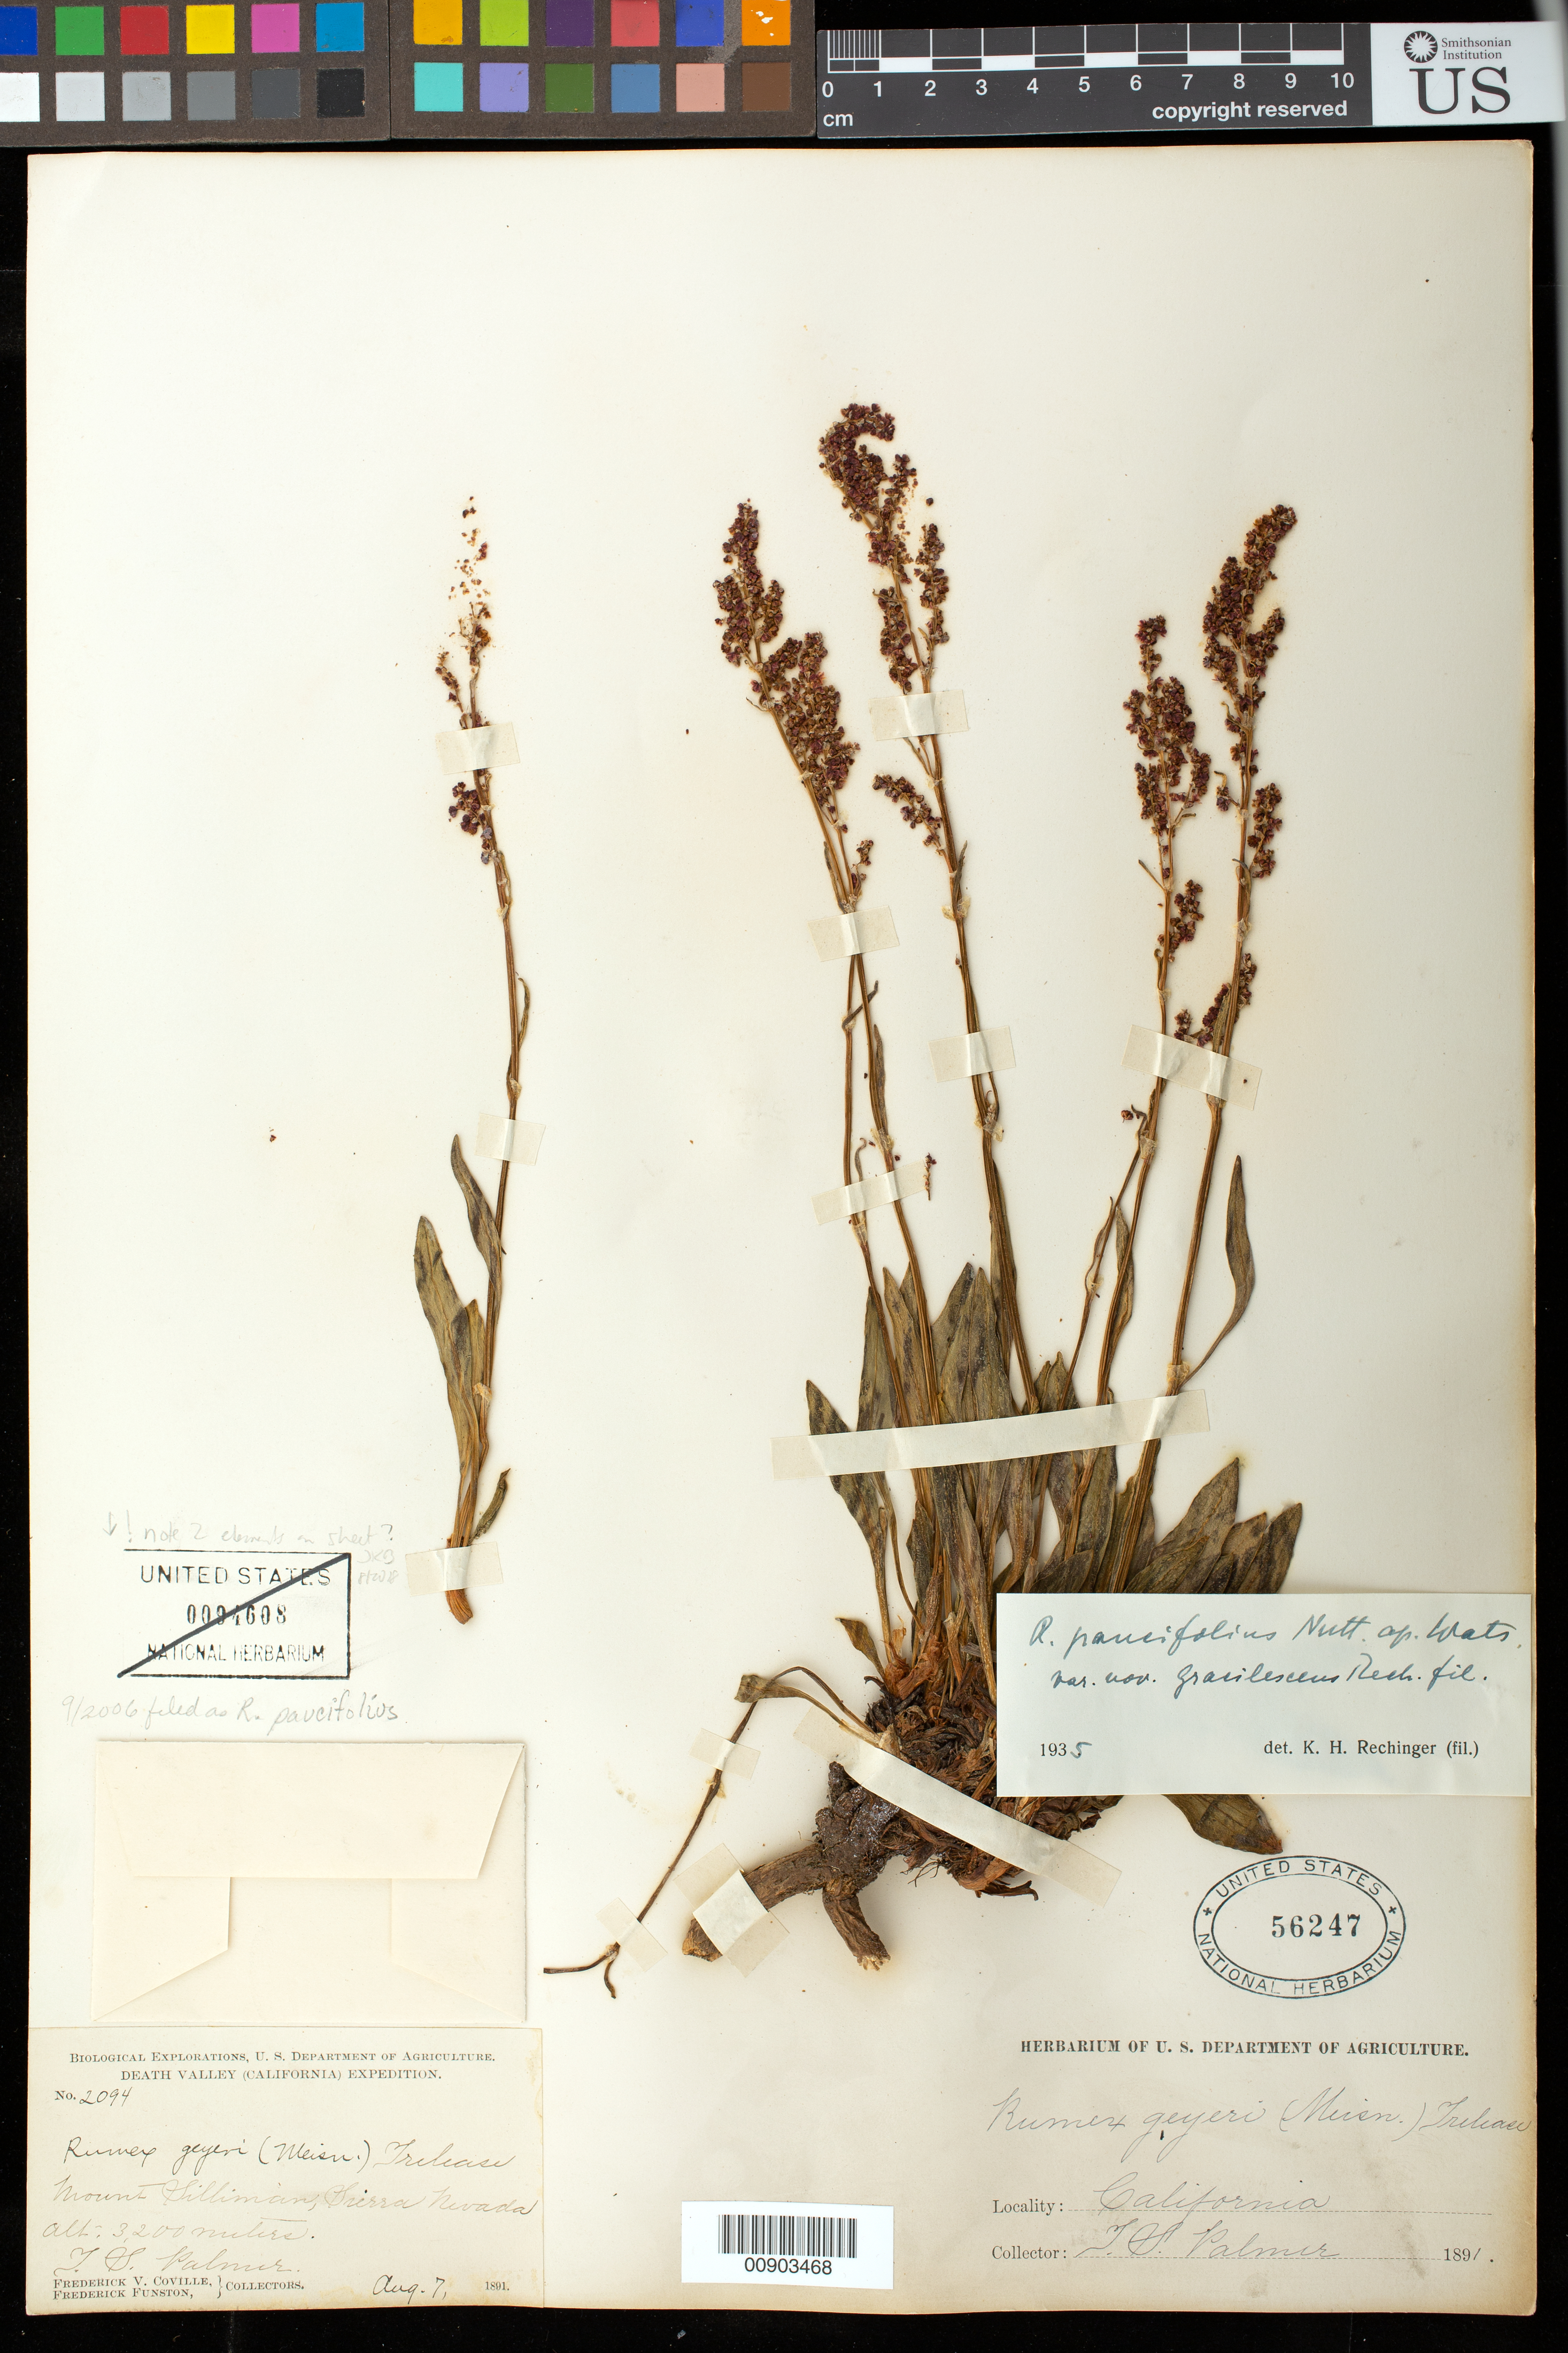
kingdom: Plantae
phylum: Tracheophyta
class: Magnoliopsida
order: Caryophyllales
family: Polygonaceae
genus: Rumex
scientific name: Rumex paucifolius var. gracilescens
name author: Rech. f.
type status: Syntype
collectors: T. S. Palmer, F. V. Coville & F. Funston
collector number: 2094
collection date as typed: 07 Aug 1891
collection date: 1891-08-07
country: United States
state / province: California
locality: Mount Silliman, Sierra Nevada. California.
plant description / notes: Labeling on sheet is unclear & confusing, possibly mounted with 2 elements, Coville & Funston 2094 (left) and Palmer s.n. (right); cited as Palmer 2094 by Rechinger. Left-hand element (?) originally stamped with new USNH number 94608, later crossed out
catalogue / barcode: US 94608